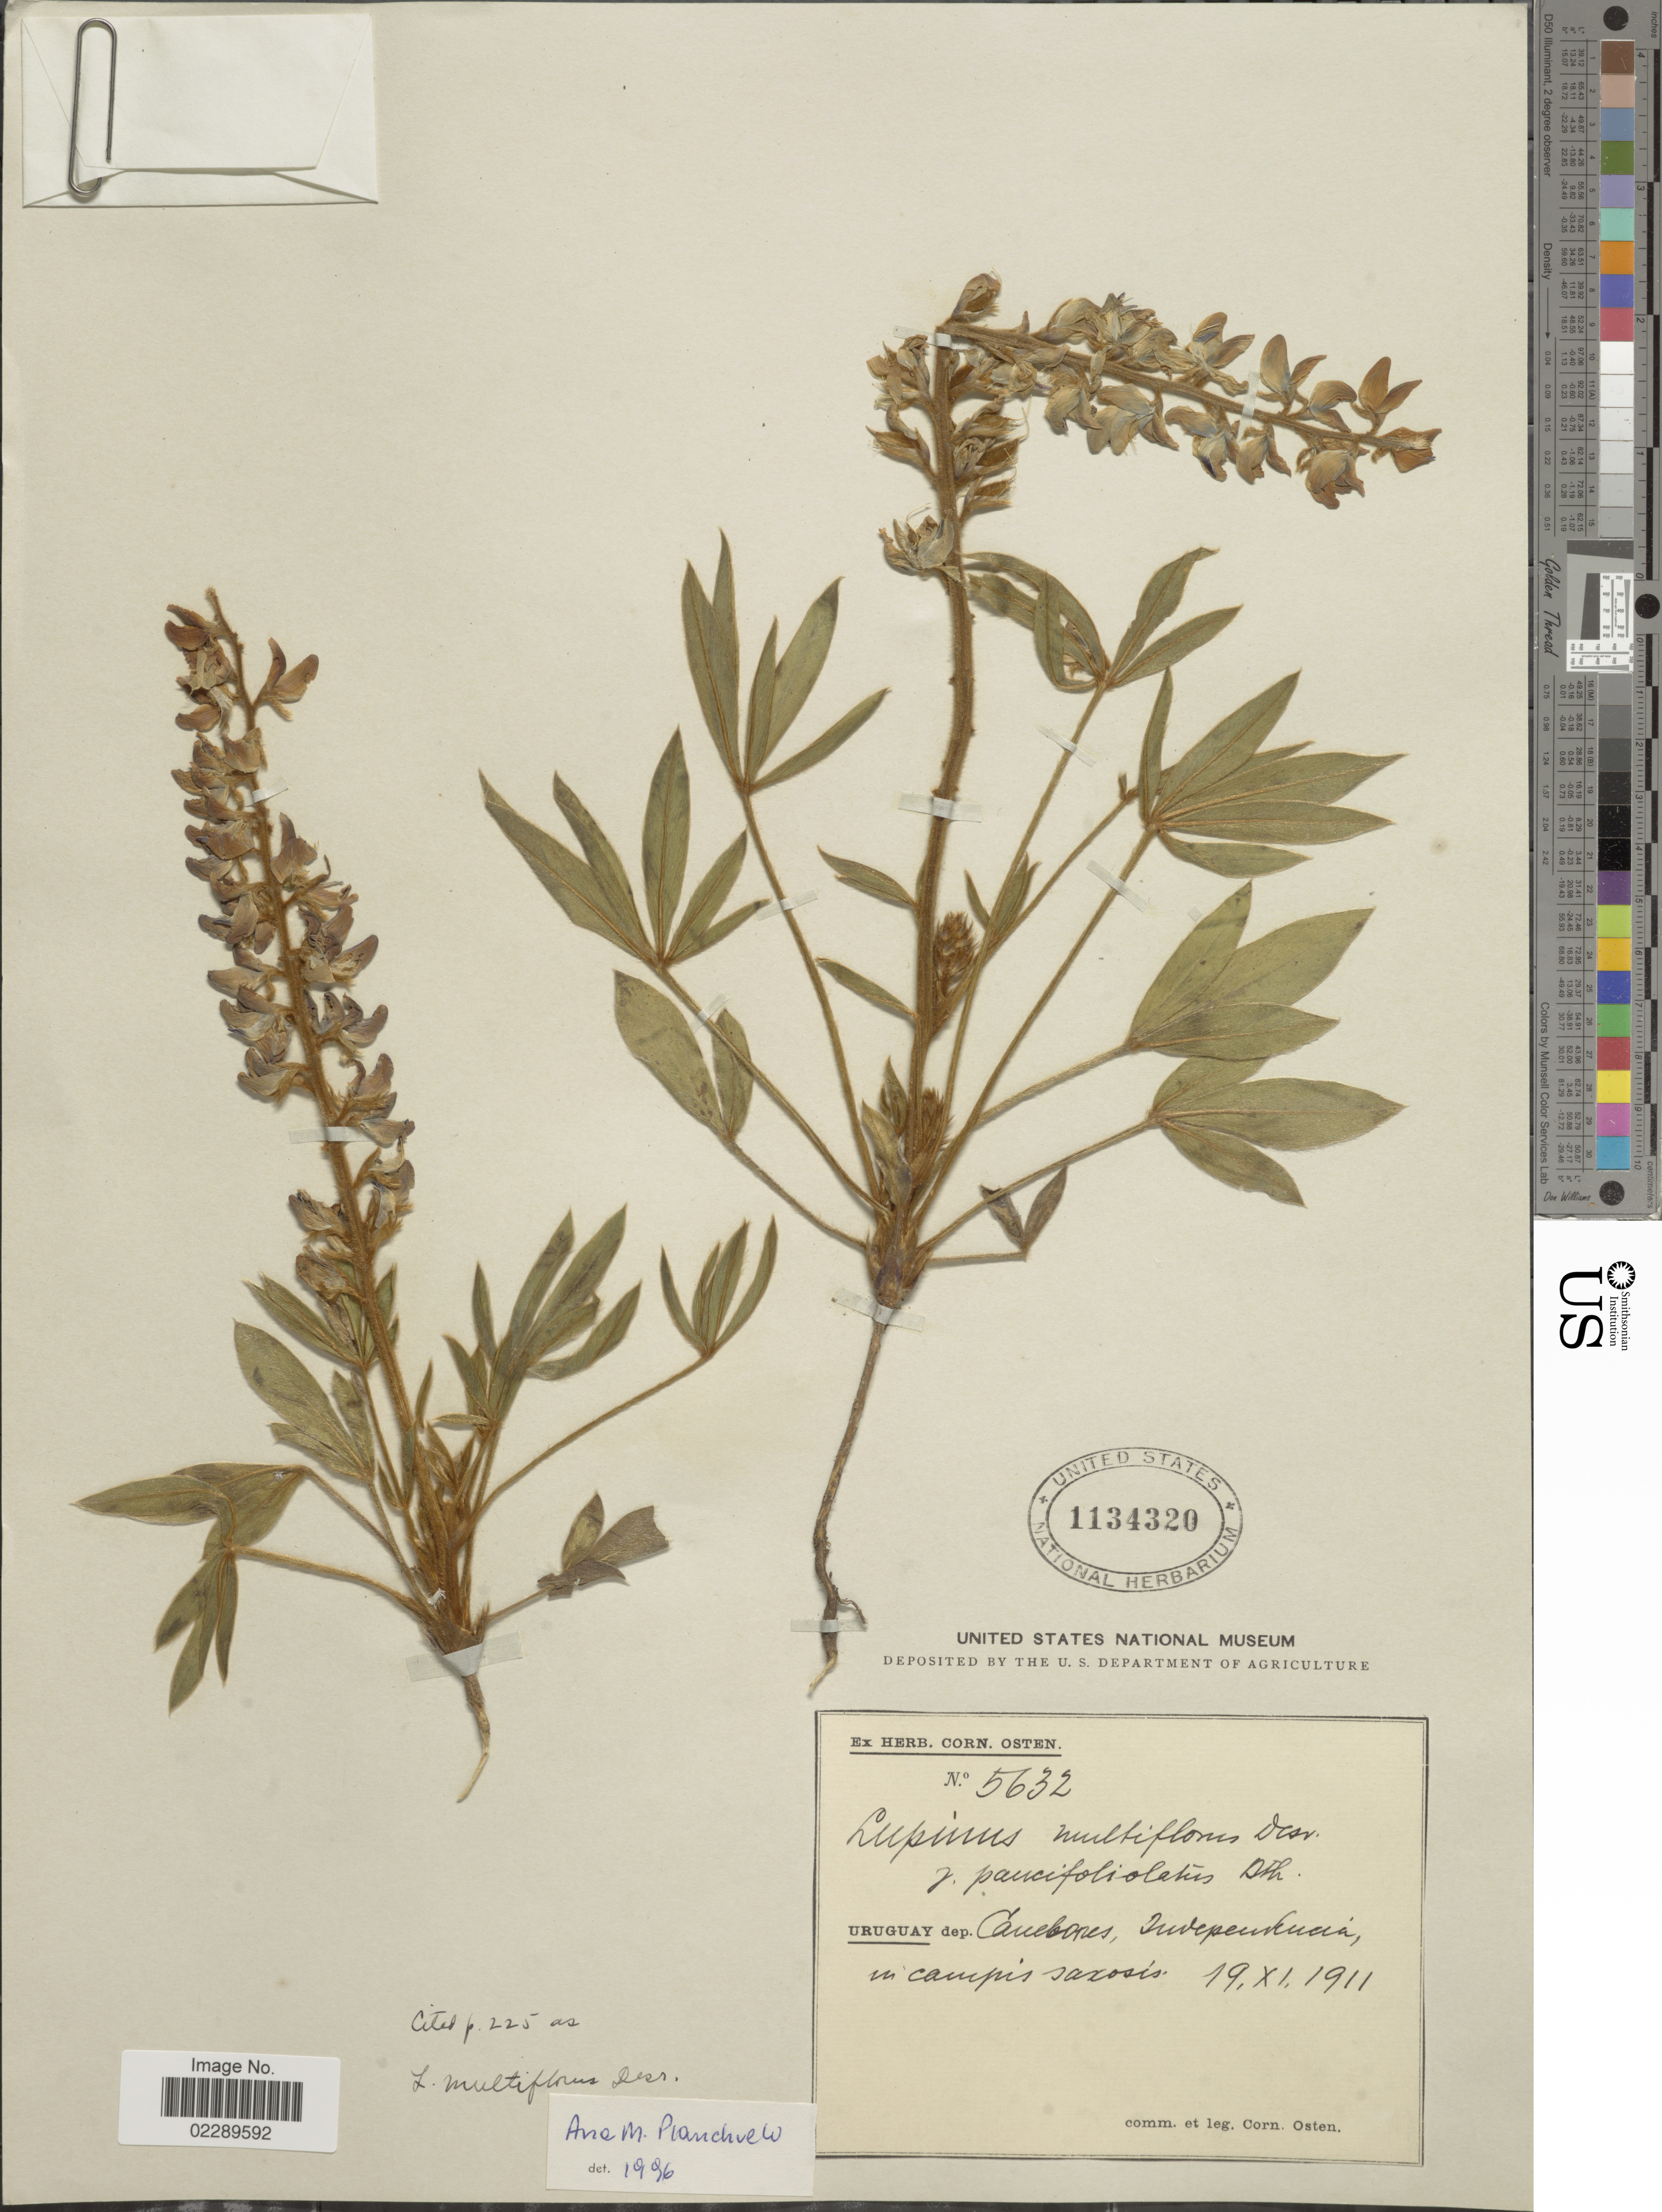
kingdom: Plantae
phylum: Tracheophyta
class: Magnoliopsida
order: Fabales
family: Fabaceae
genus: Lupinus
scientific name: Lupinus multiflorus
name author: Desr.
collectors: C. Osten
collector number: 5632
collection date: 1911-11-19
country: Uruguay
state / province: Canelones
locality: Uruguay dep. Canelones, Independencia, in campis saxosis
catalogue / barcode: US 1134320